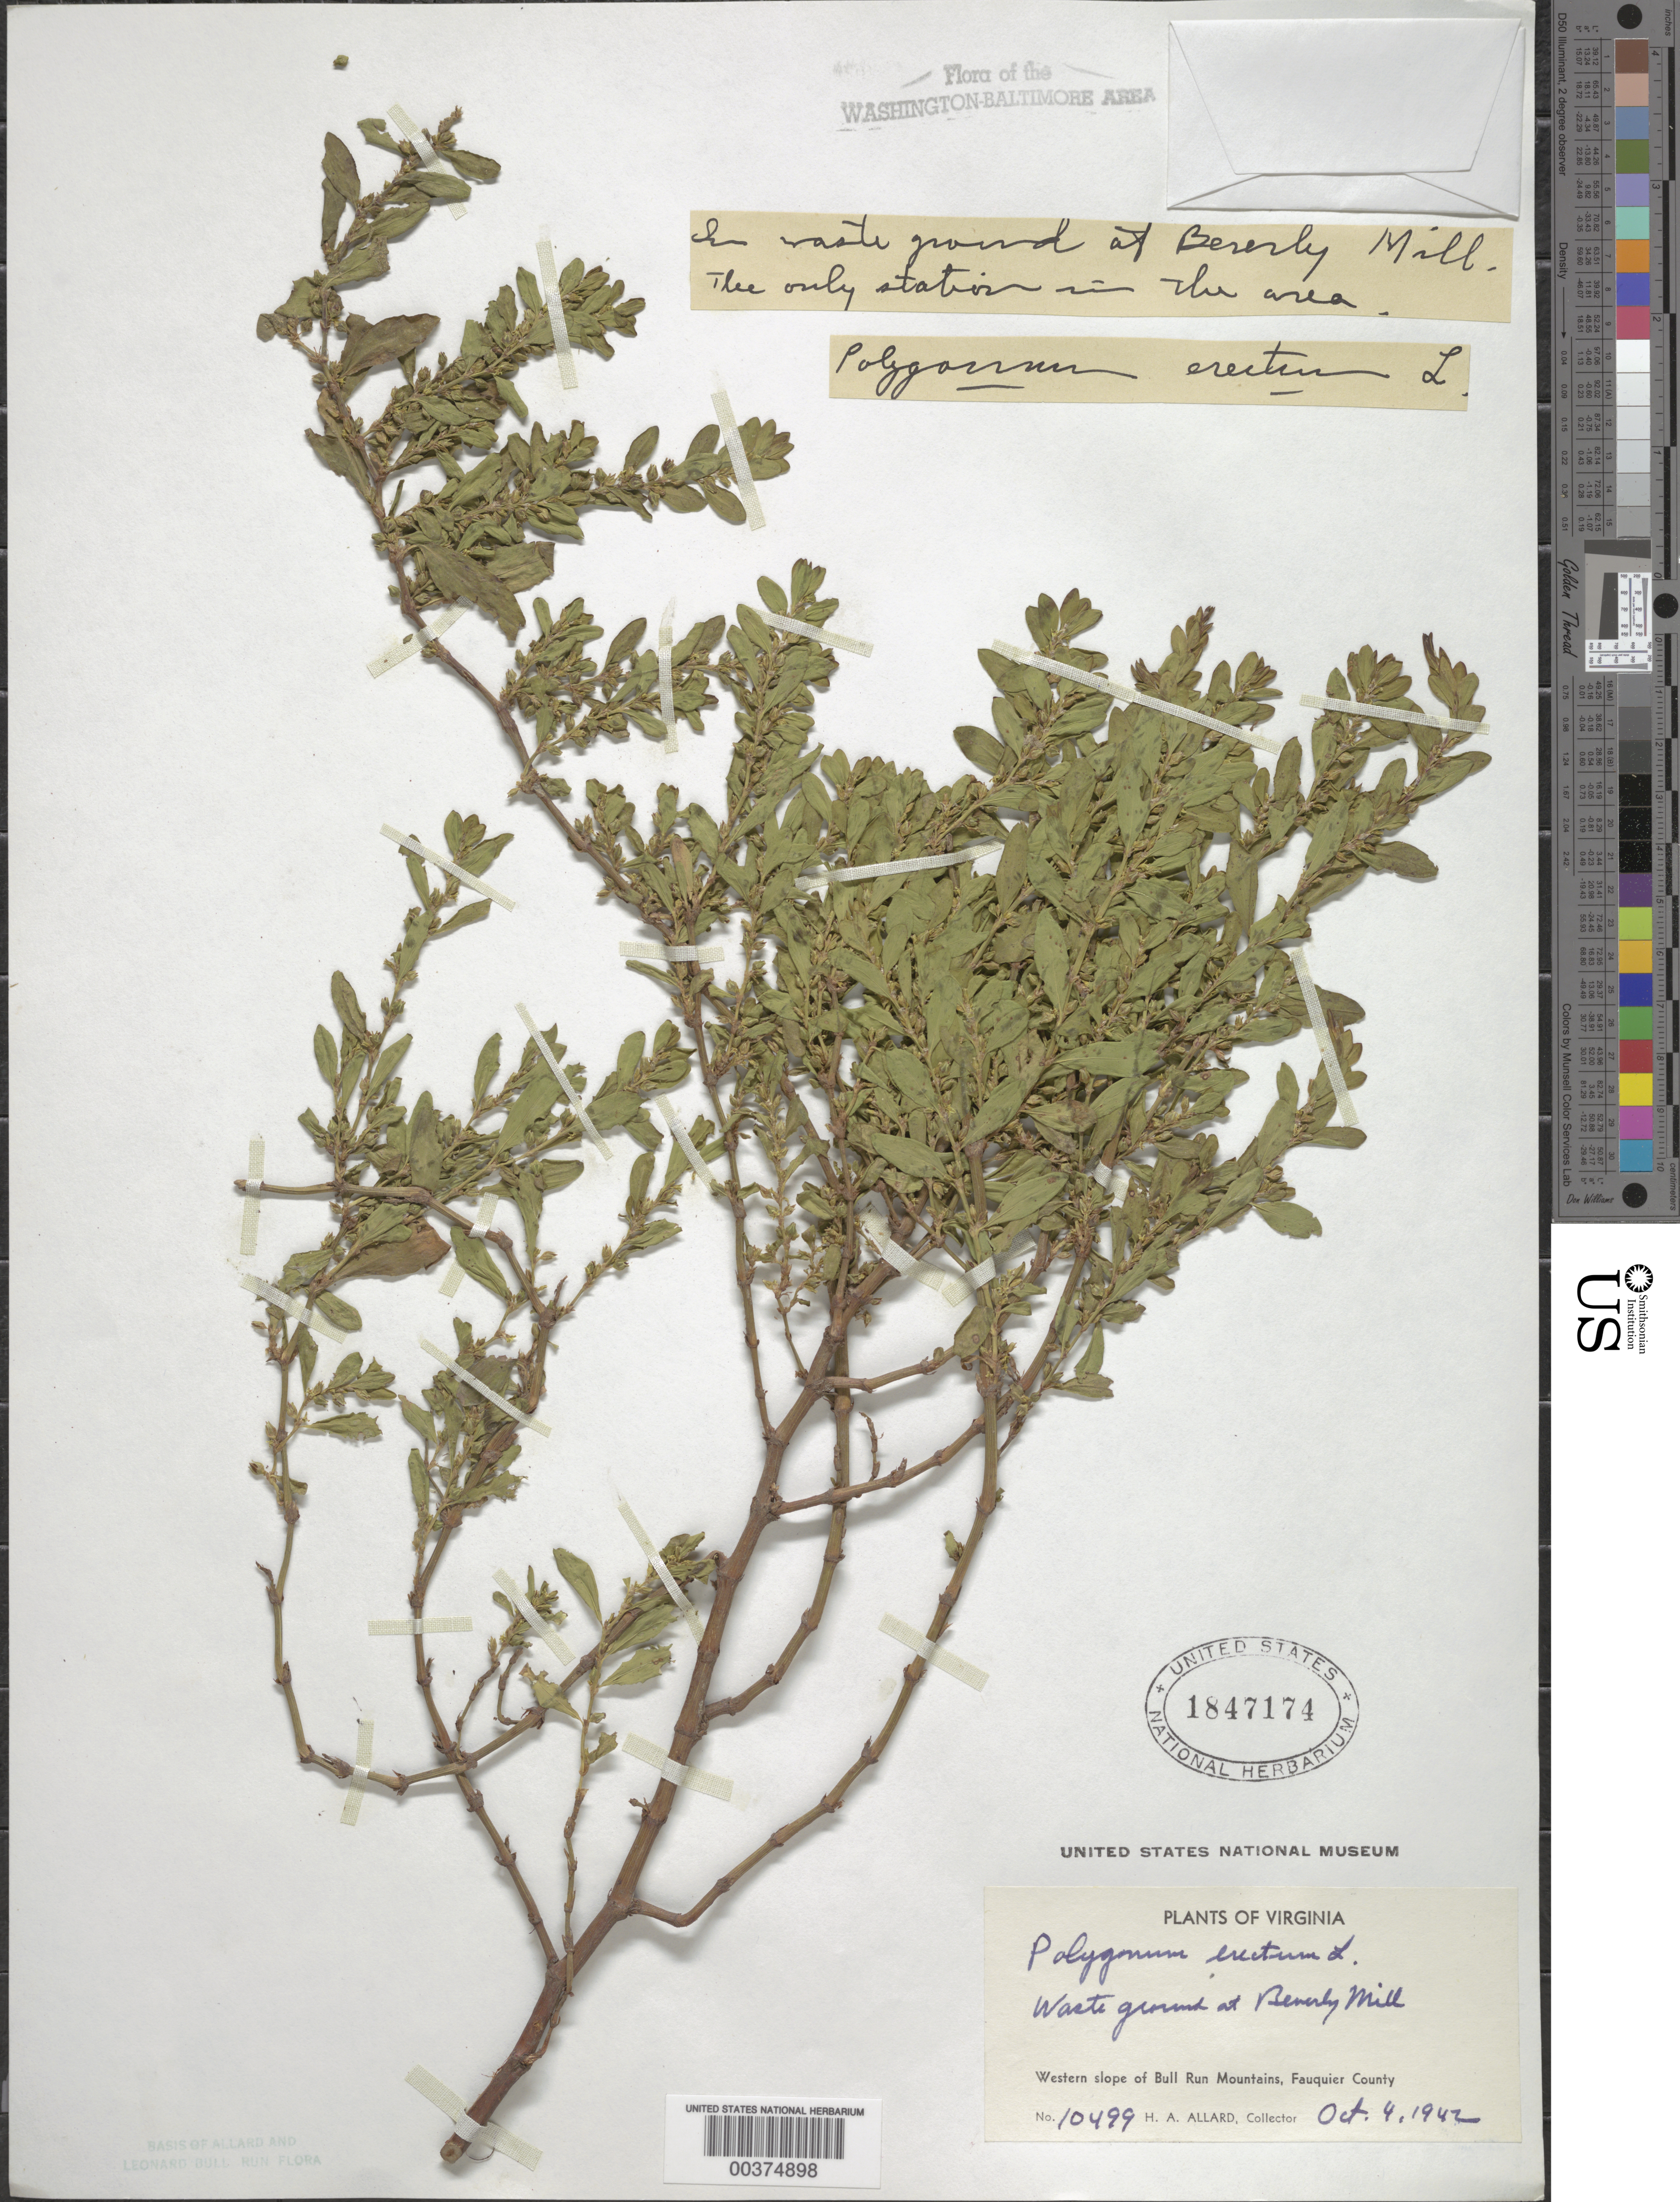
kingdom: Plantae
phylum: Tracheophyta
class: Magnoliopsida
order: Caryophyllales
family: Polygonaceae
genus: Polygonum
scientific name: Polygonum erectum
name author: L.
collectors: H. A. Allard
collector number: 10499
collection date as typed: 04 Oct 1942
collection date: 1942-10-04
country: United States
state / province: Virginia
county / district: Fauquier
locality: Beverley Mill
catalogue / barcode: US 1847174